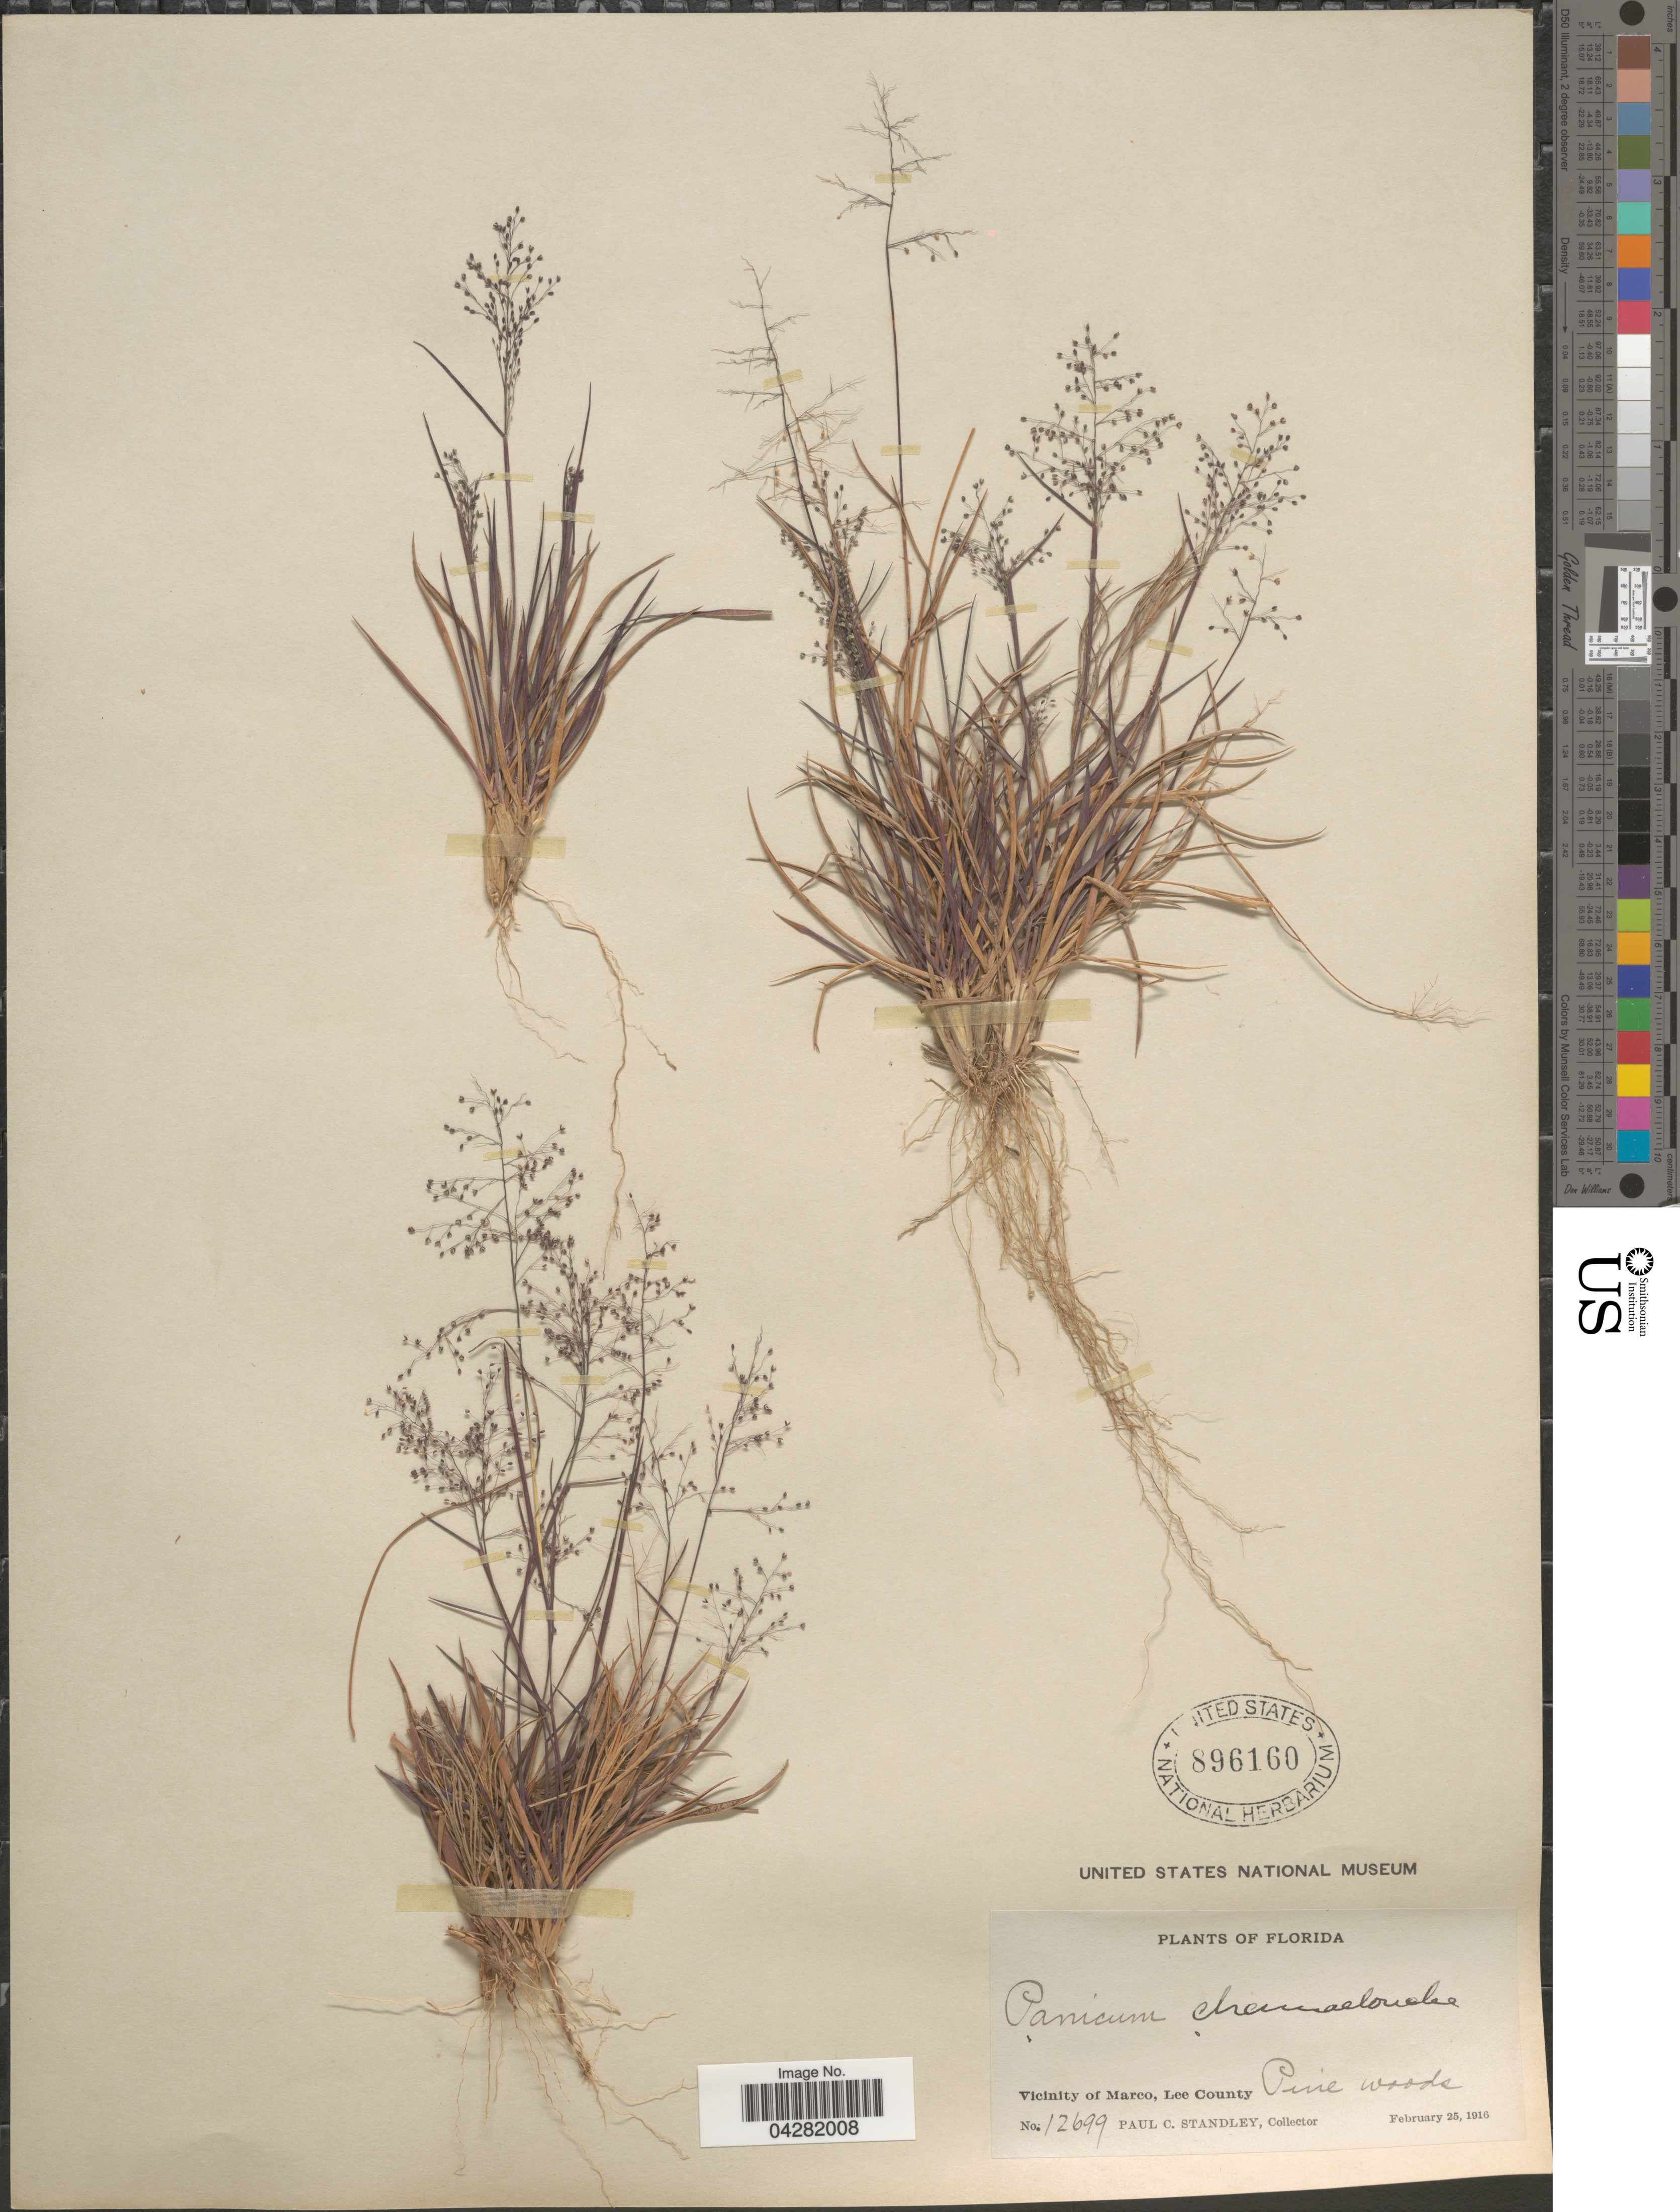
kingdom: Plantae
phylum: Tracheophyta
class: Liliopsida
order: Poales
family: Poaceae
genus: Dichanthelium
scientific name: Dichanthelium ensifolium var. ensifolium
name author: (Baldwin ex Elliot) Gould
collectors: P. C. Standley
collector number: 12699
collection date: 1916-02-25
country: United States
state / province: Florida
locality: Vicinity of Marco, Lee County.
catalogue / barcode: US 896160